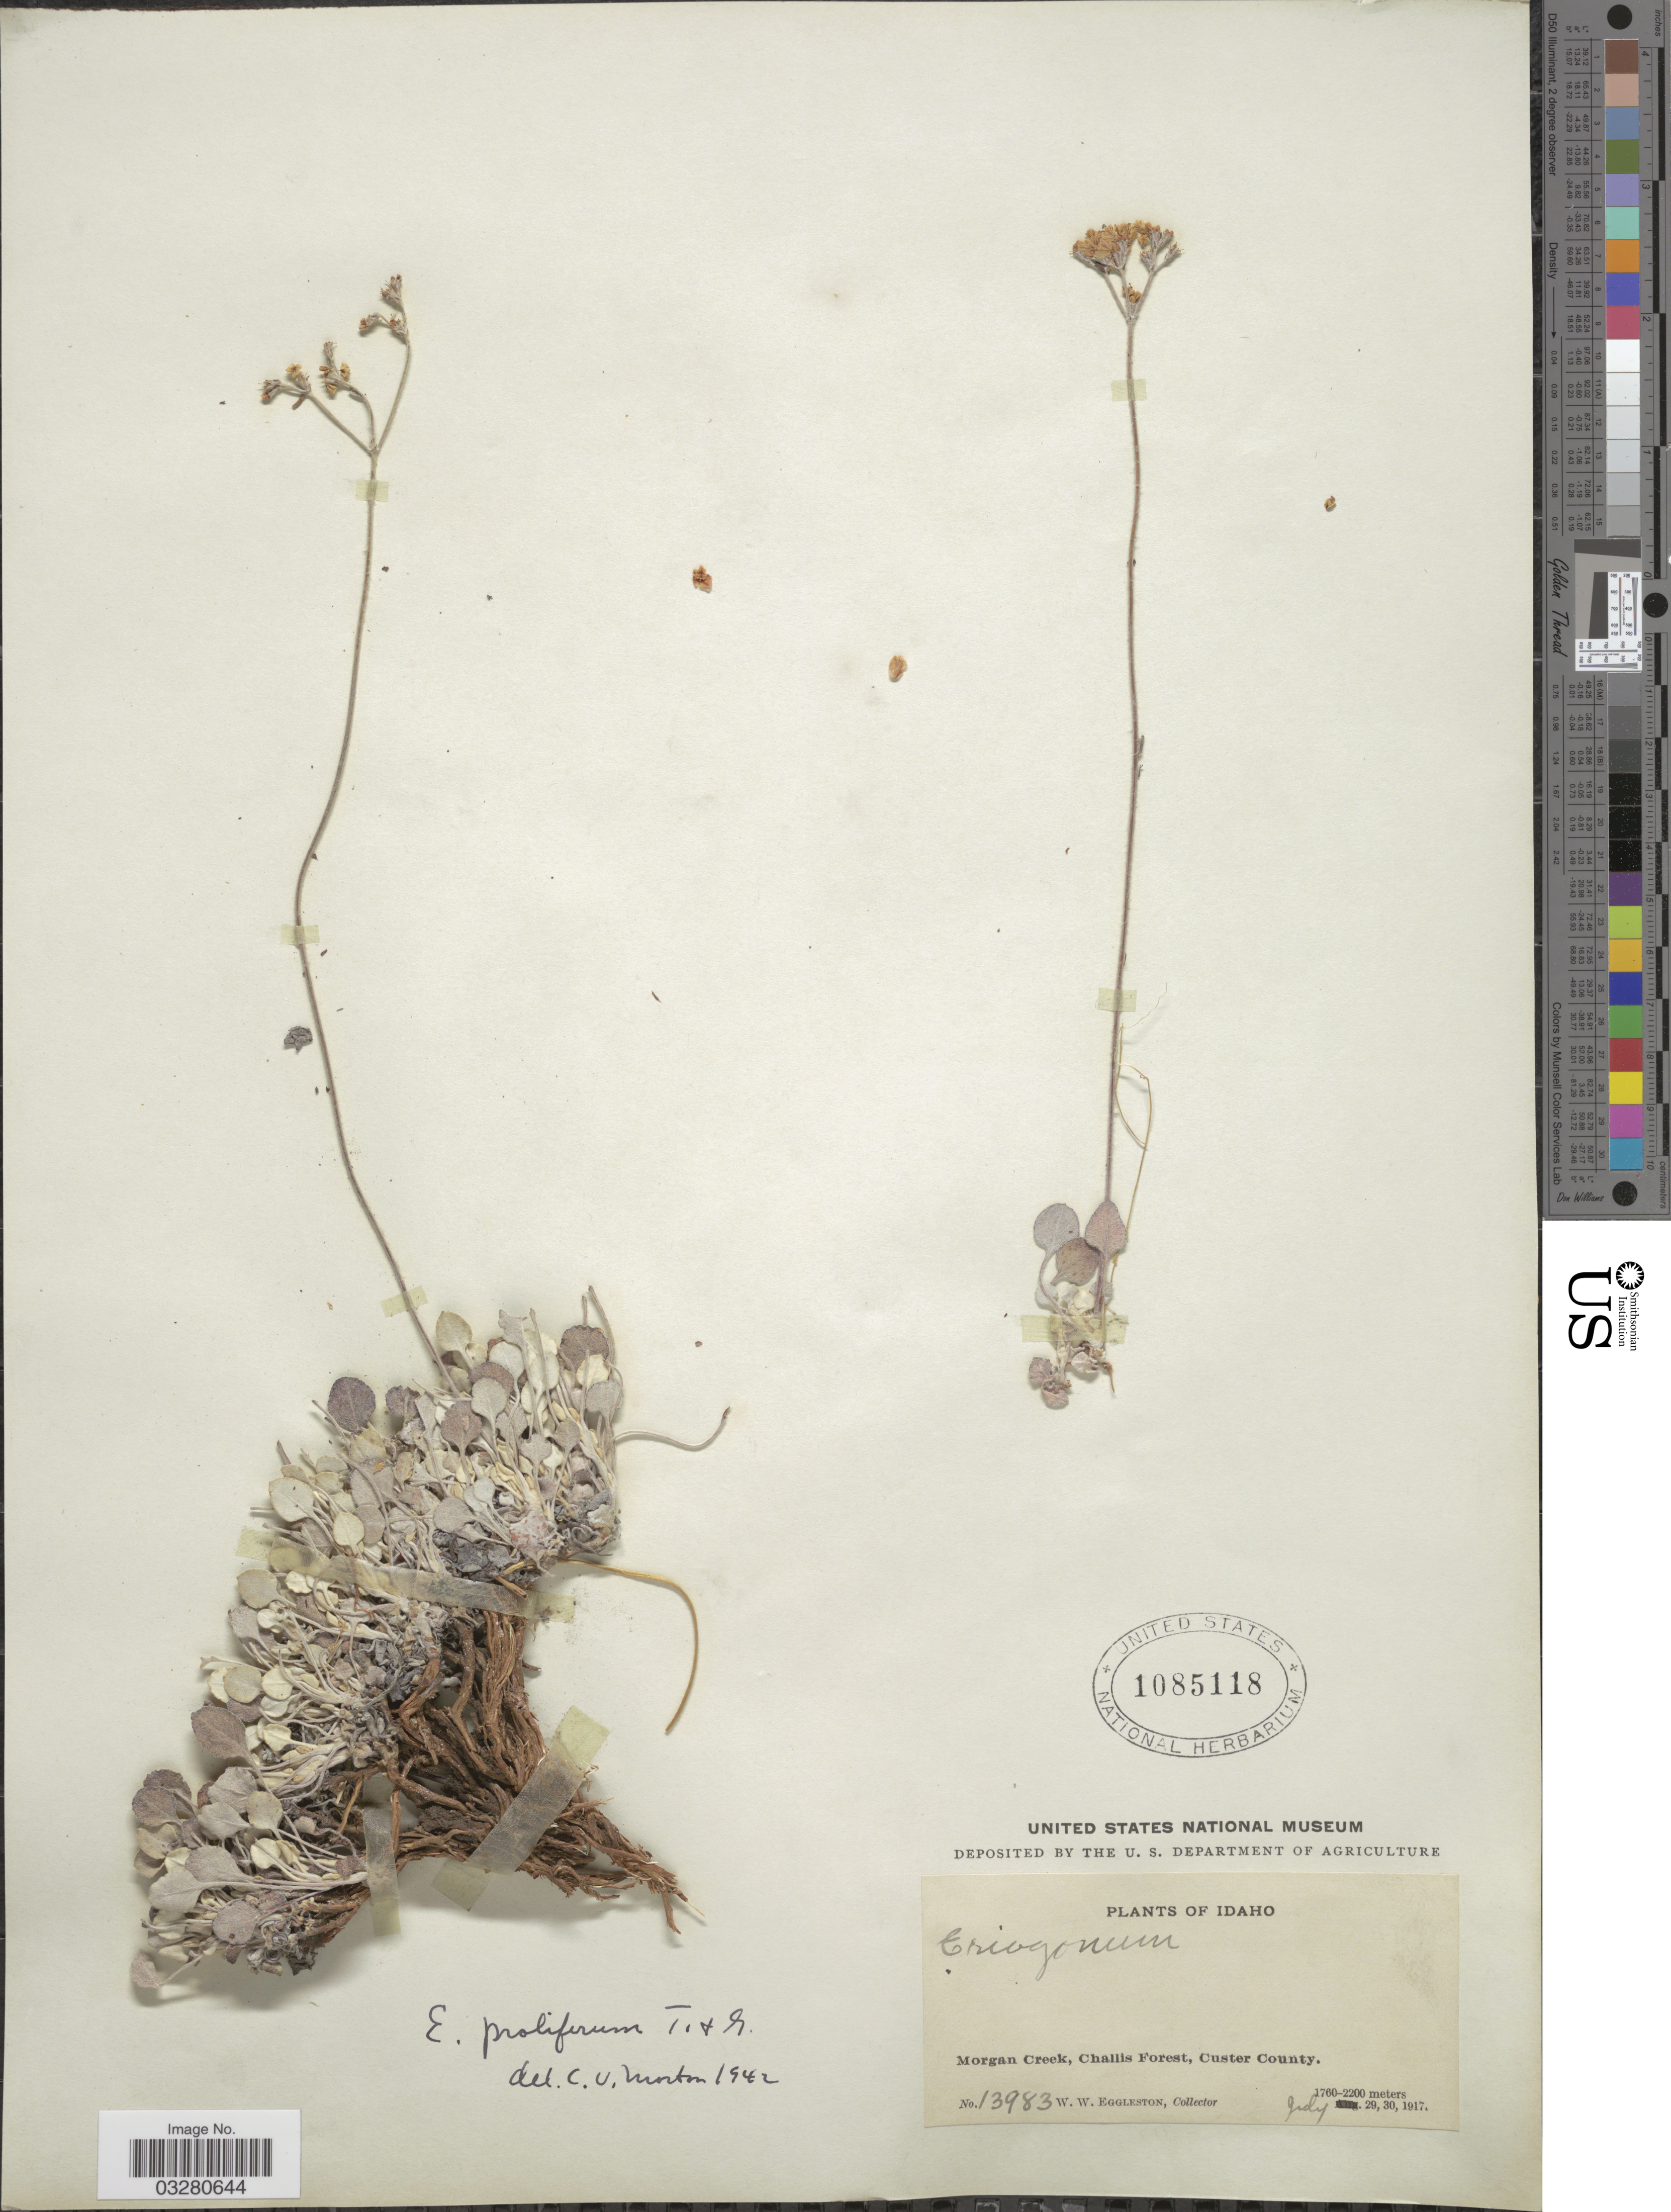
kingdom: Plantae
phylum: Tracheophyta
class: Magnoliopsida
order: Caryophyllales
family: Polygonaceae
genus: Eriogonum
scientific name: Eriogonum proliferum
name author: Torr. & A. Gray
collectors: W. W. Eggleston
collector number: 13983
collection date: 1917-07-29/1917-07-30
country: United States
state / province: Idaho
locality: Morgan Creek, Challis Forest, Custer County.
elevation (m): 1760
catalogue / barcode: US 1085118